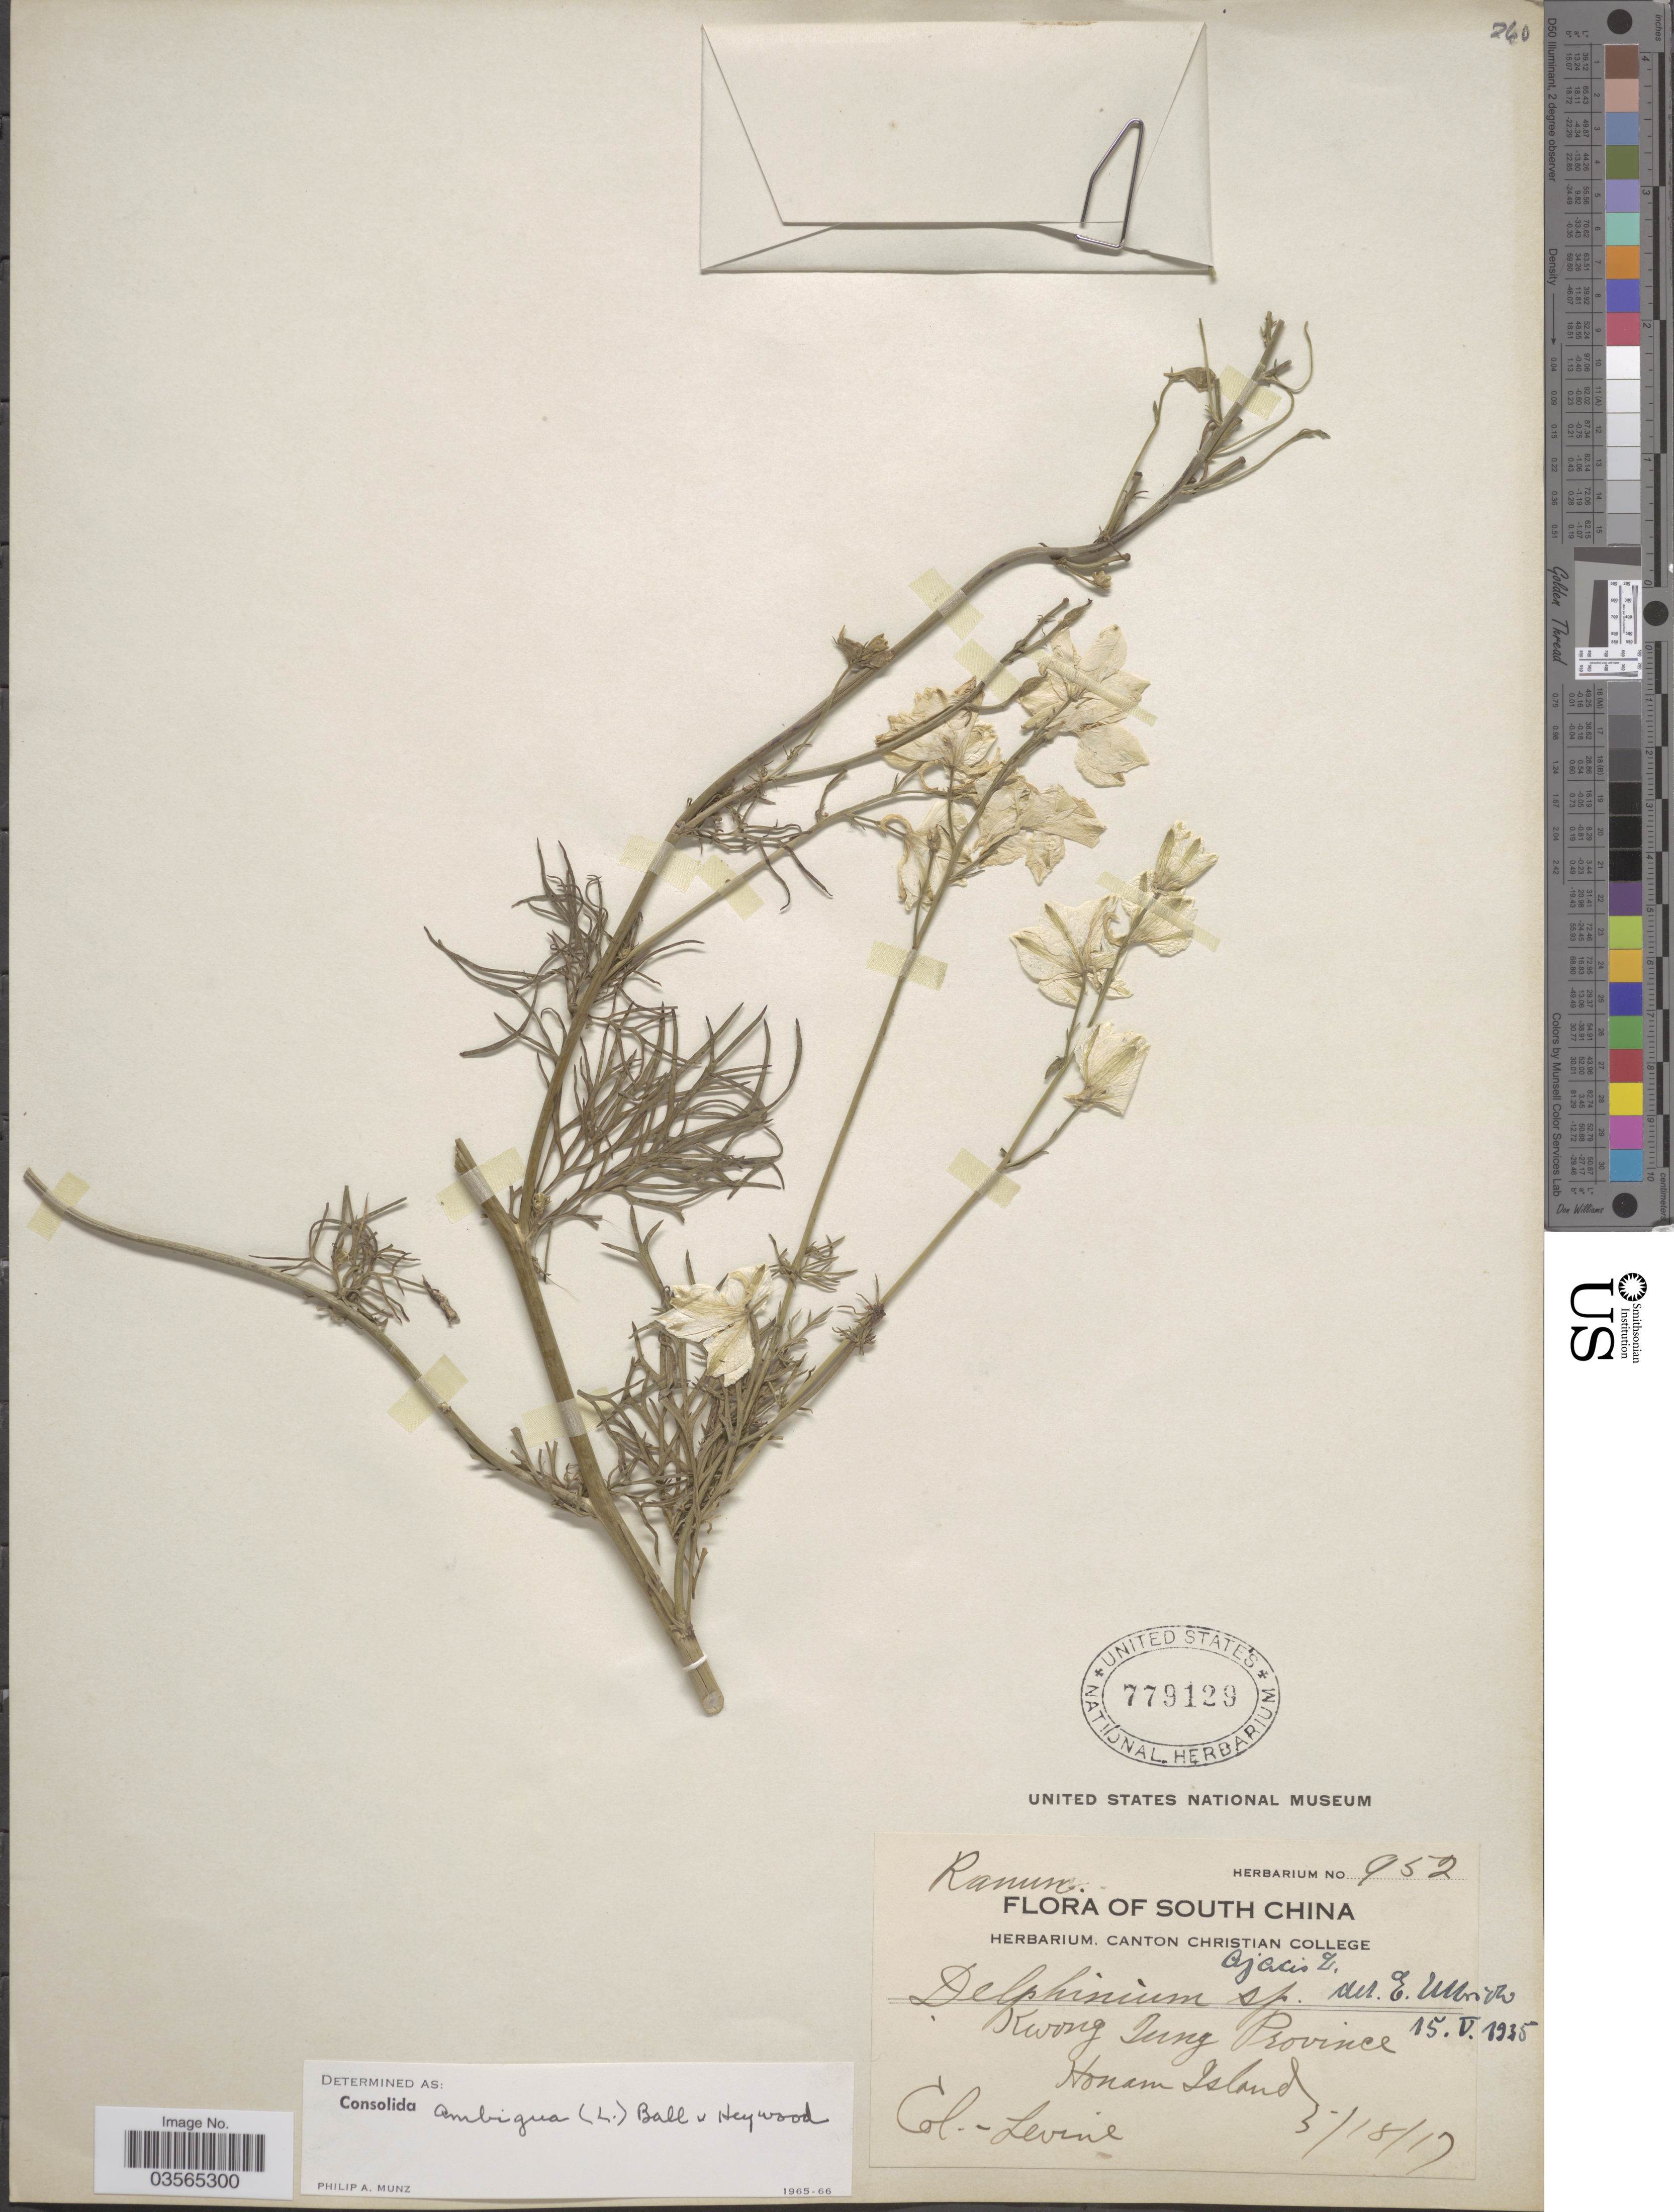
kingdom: Plantae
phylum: Tracheophyta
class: Magnoliopsida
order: Ranunculales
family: Ranunculaceae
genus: Delphinium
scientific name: Delphinium ambiguum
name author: L.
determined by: Strong, Mark T., (BOT), Smithsonian Institution - National Museum of Natural History (UNITED STATES)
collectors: -. Levine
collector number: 952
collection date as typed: Transcribed d/m/y: 18/5/17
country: China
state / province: Guangdong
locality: South China. Kwong Tung Province. Honam Island.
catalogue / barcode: US 779129